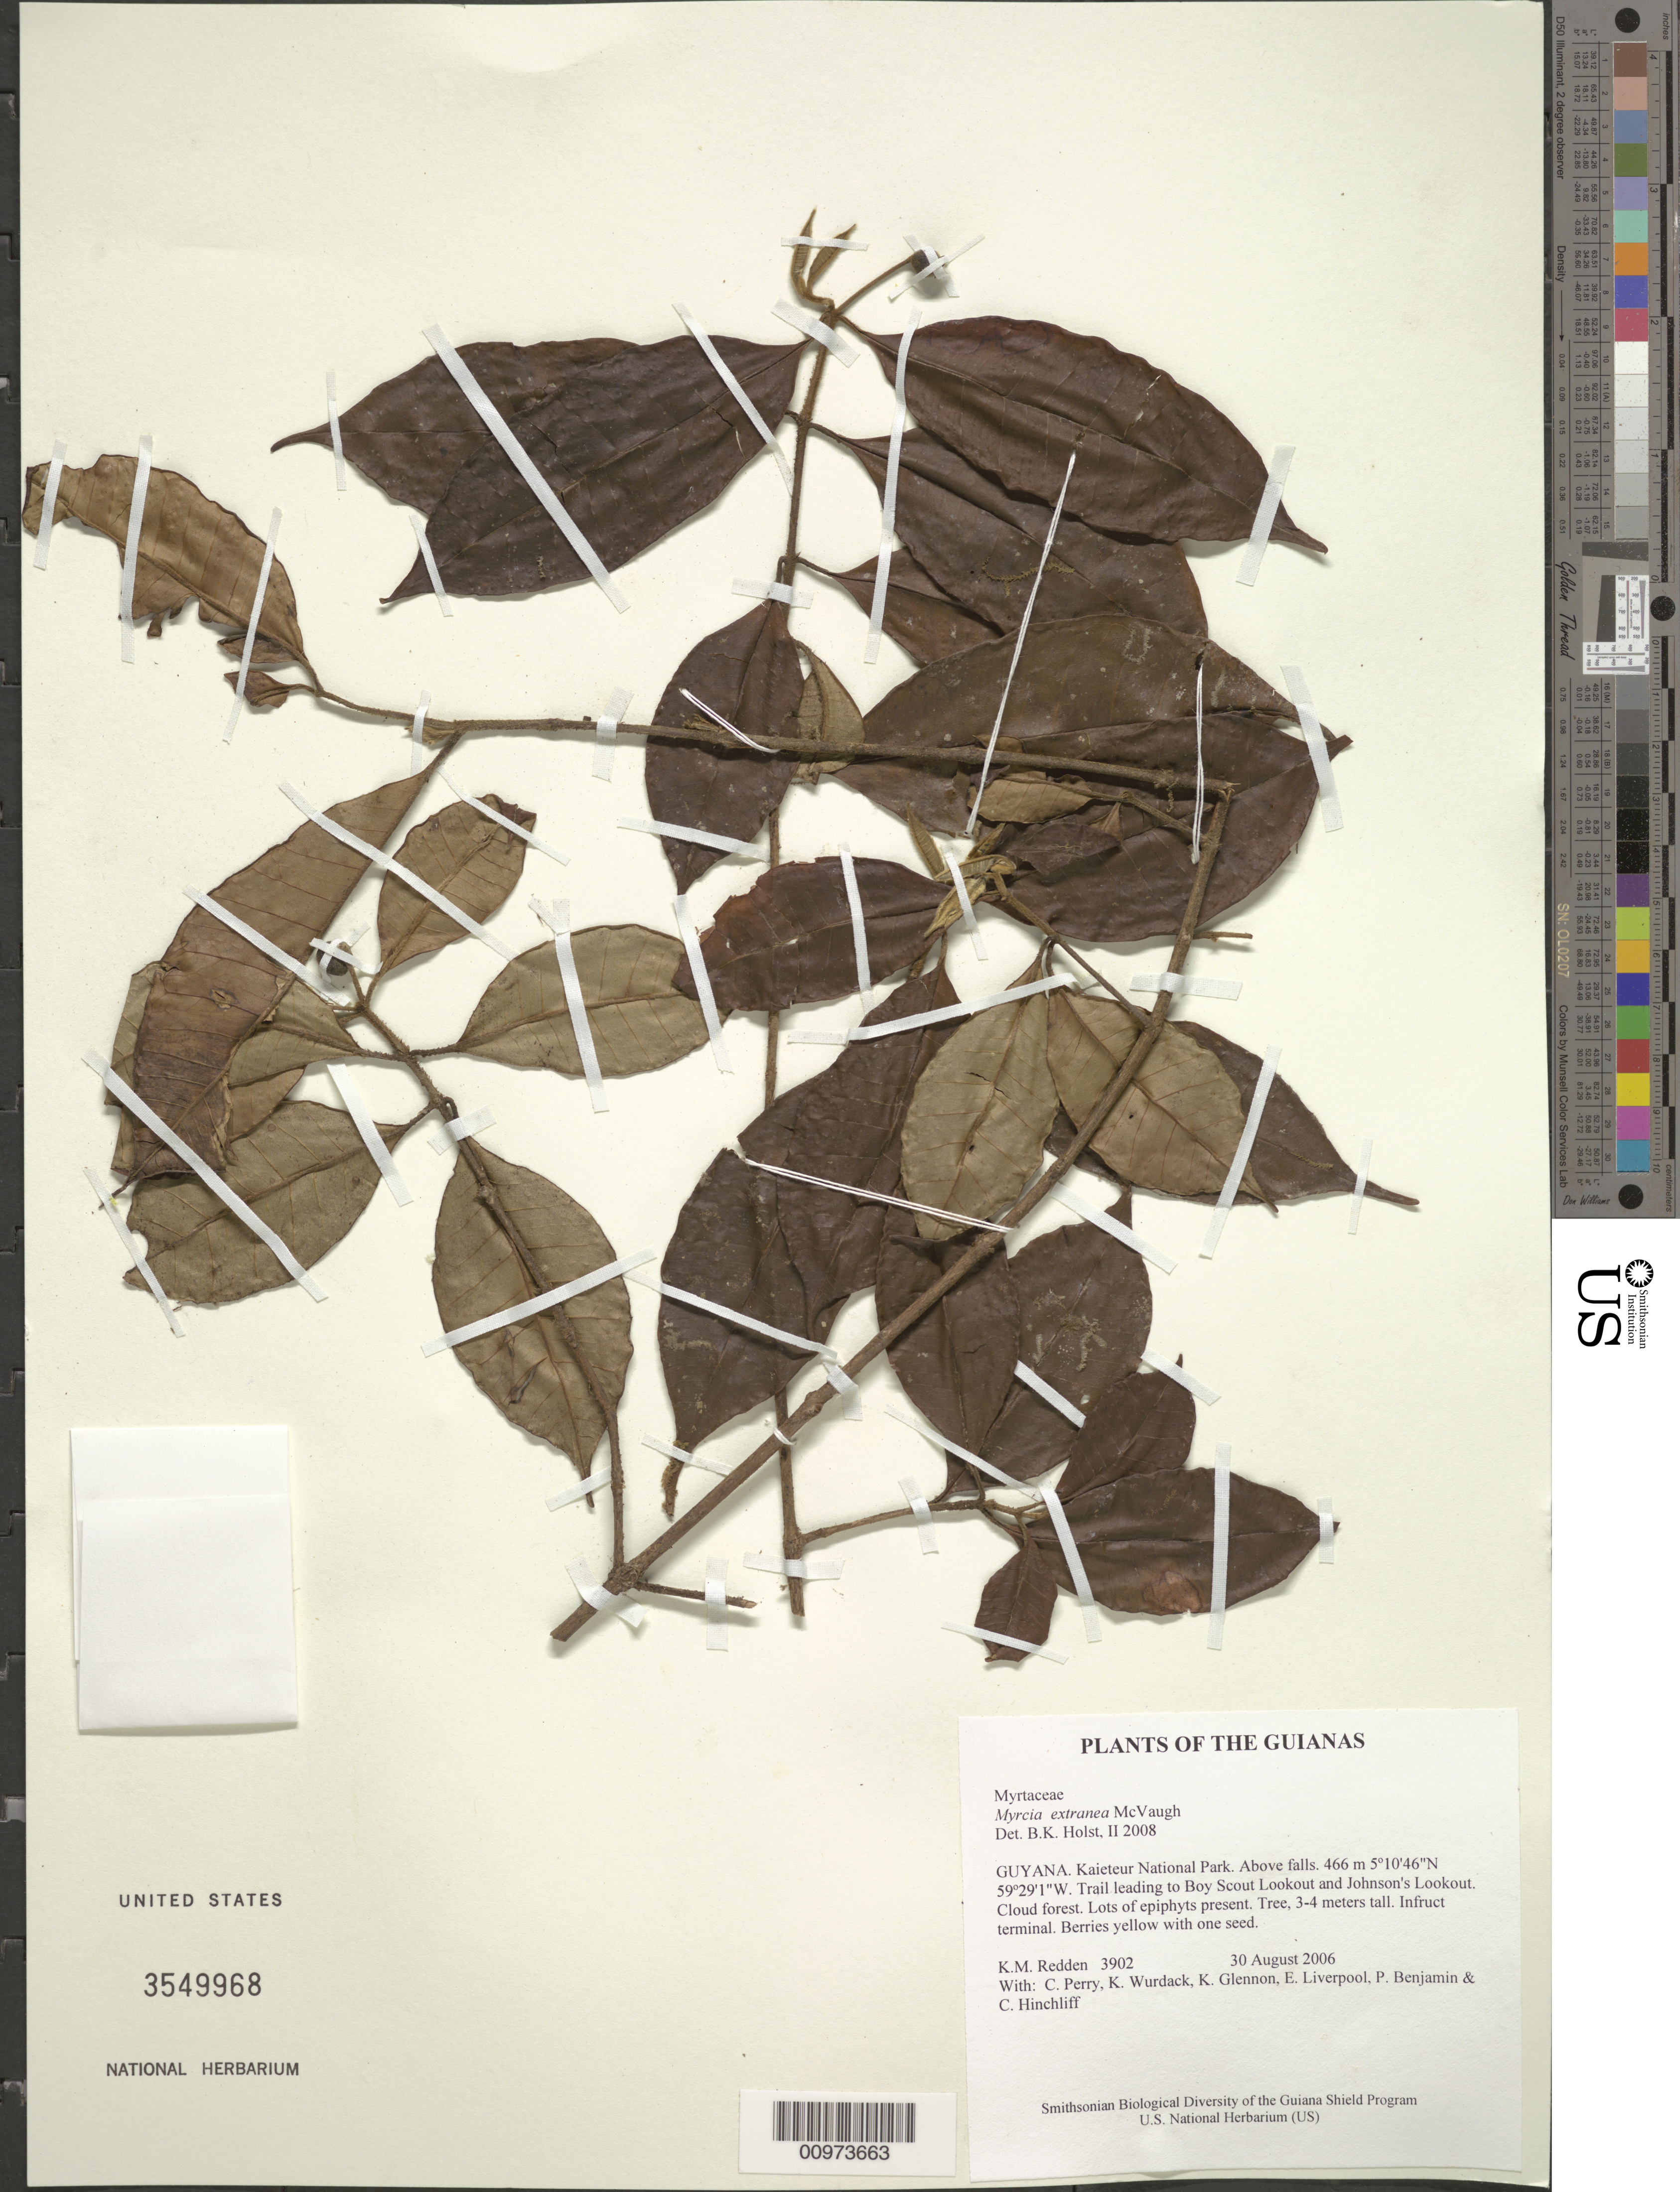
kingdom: Plantae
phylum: Tracheophyta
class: Magnoliopsida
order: Myrtales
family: Myrtaceae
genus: Myrcia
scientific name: Myrcia extranea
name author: McVaugh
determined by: Holst, Bruce K.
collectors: K. M. Redden, C. Perry, K. Wurdack, K. Glennon, E. Liverpool, P. Benjamin & C. E. Hinchliff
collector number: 3902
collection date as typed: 30 August 2006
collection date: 2006-08-30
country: Guyana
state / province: Potaro-Siparuni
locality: Kaieteur National Park. Above falls. Trail leading to Boy Scout Lookout and Johnson's Lookout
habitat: Cloud forest. Lots of epiphytes present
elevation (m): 466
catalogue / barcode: US 3549968